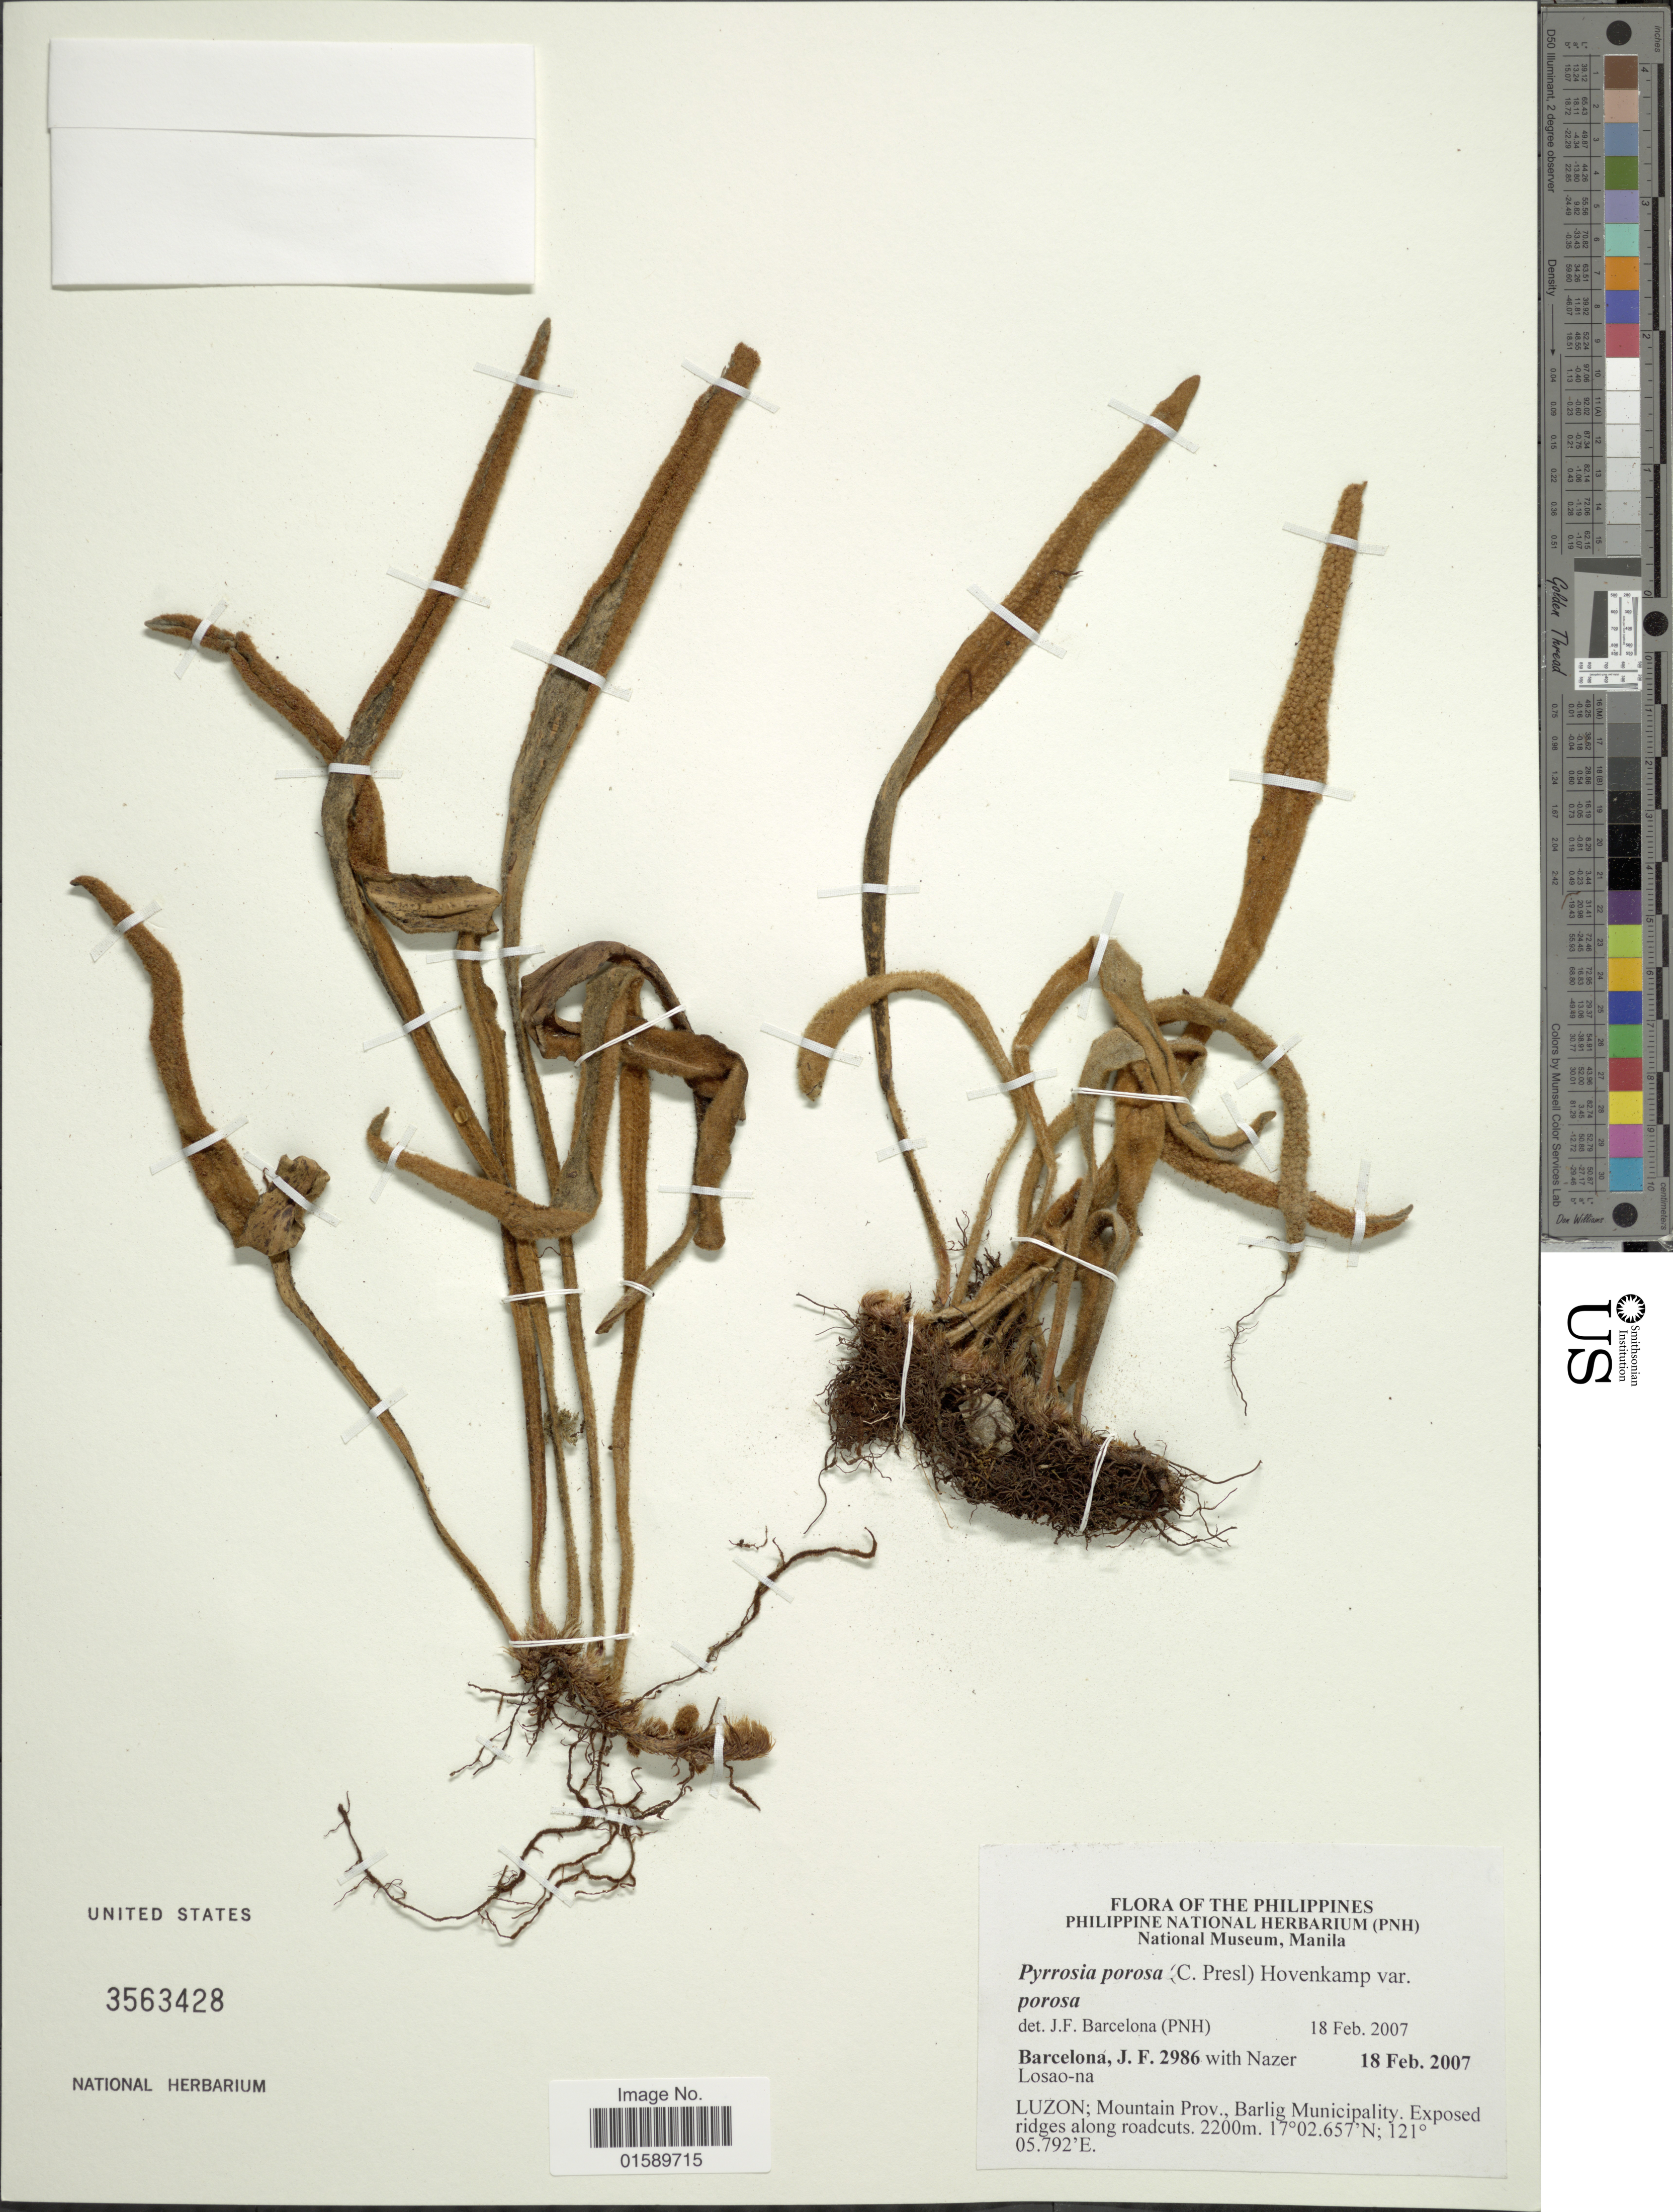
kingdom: Plantae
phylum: Tracheophyta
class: Polypodiopsida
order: Polypodiales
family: Polypodiaceae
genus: Pyrrosia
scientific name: Pyrrosia porosa var. porosa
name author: (C. Presl) Hovenkamp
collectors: J. F. Barcelona & N. Losao-na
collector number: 2986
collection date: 2007-02-18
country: Philippines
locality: Luzon; Mountain Prov. Barlig Municpality.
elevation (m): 2200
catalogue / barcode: US 3563428